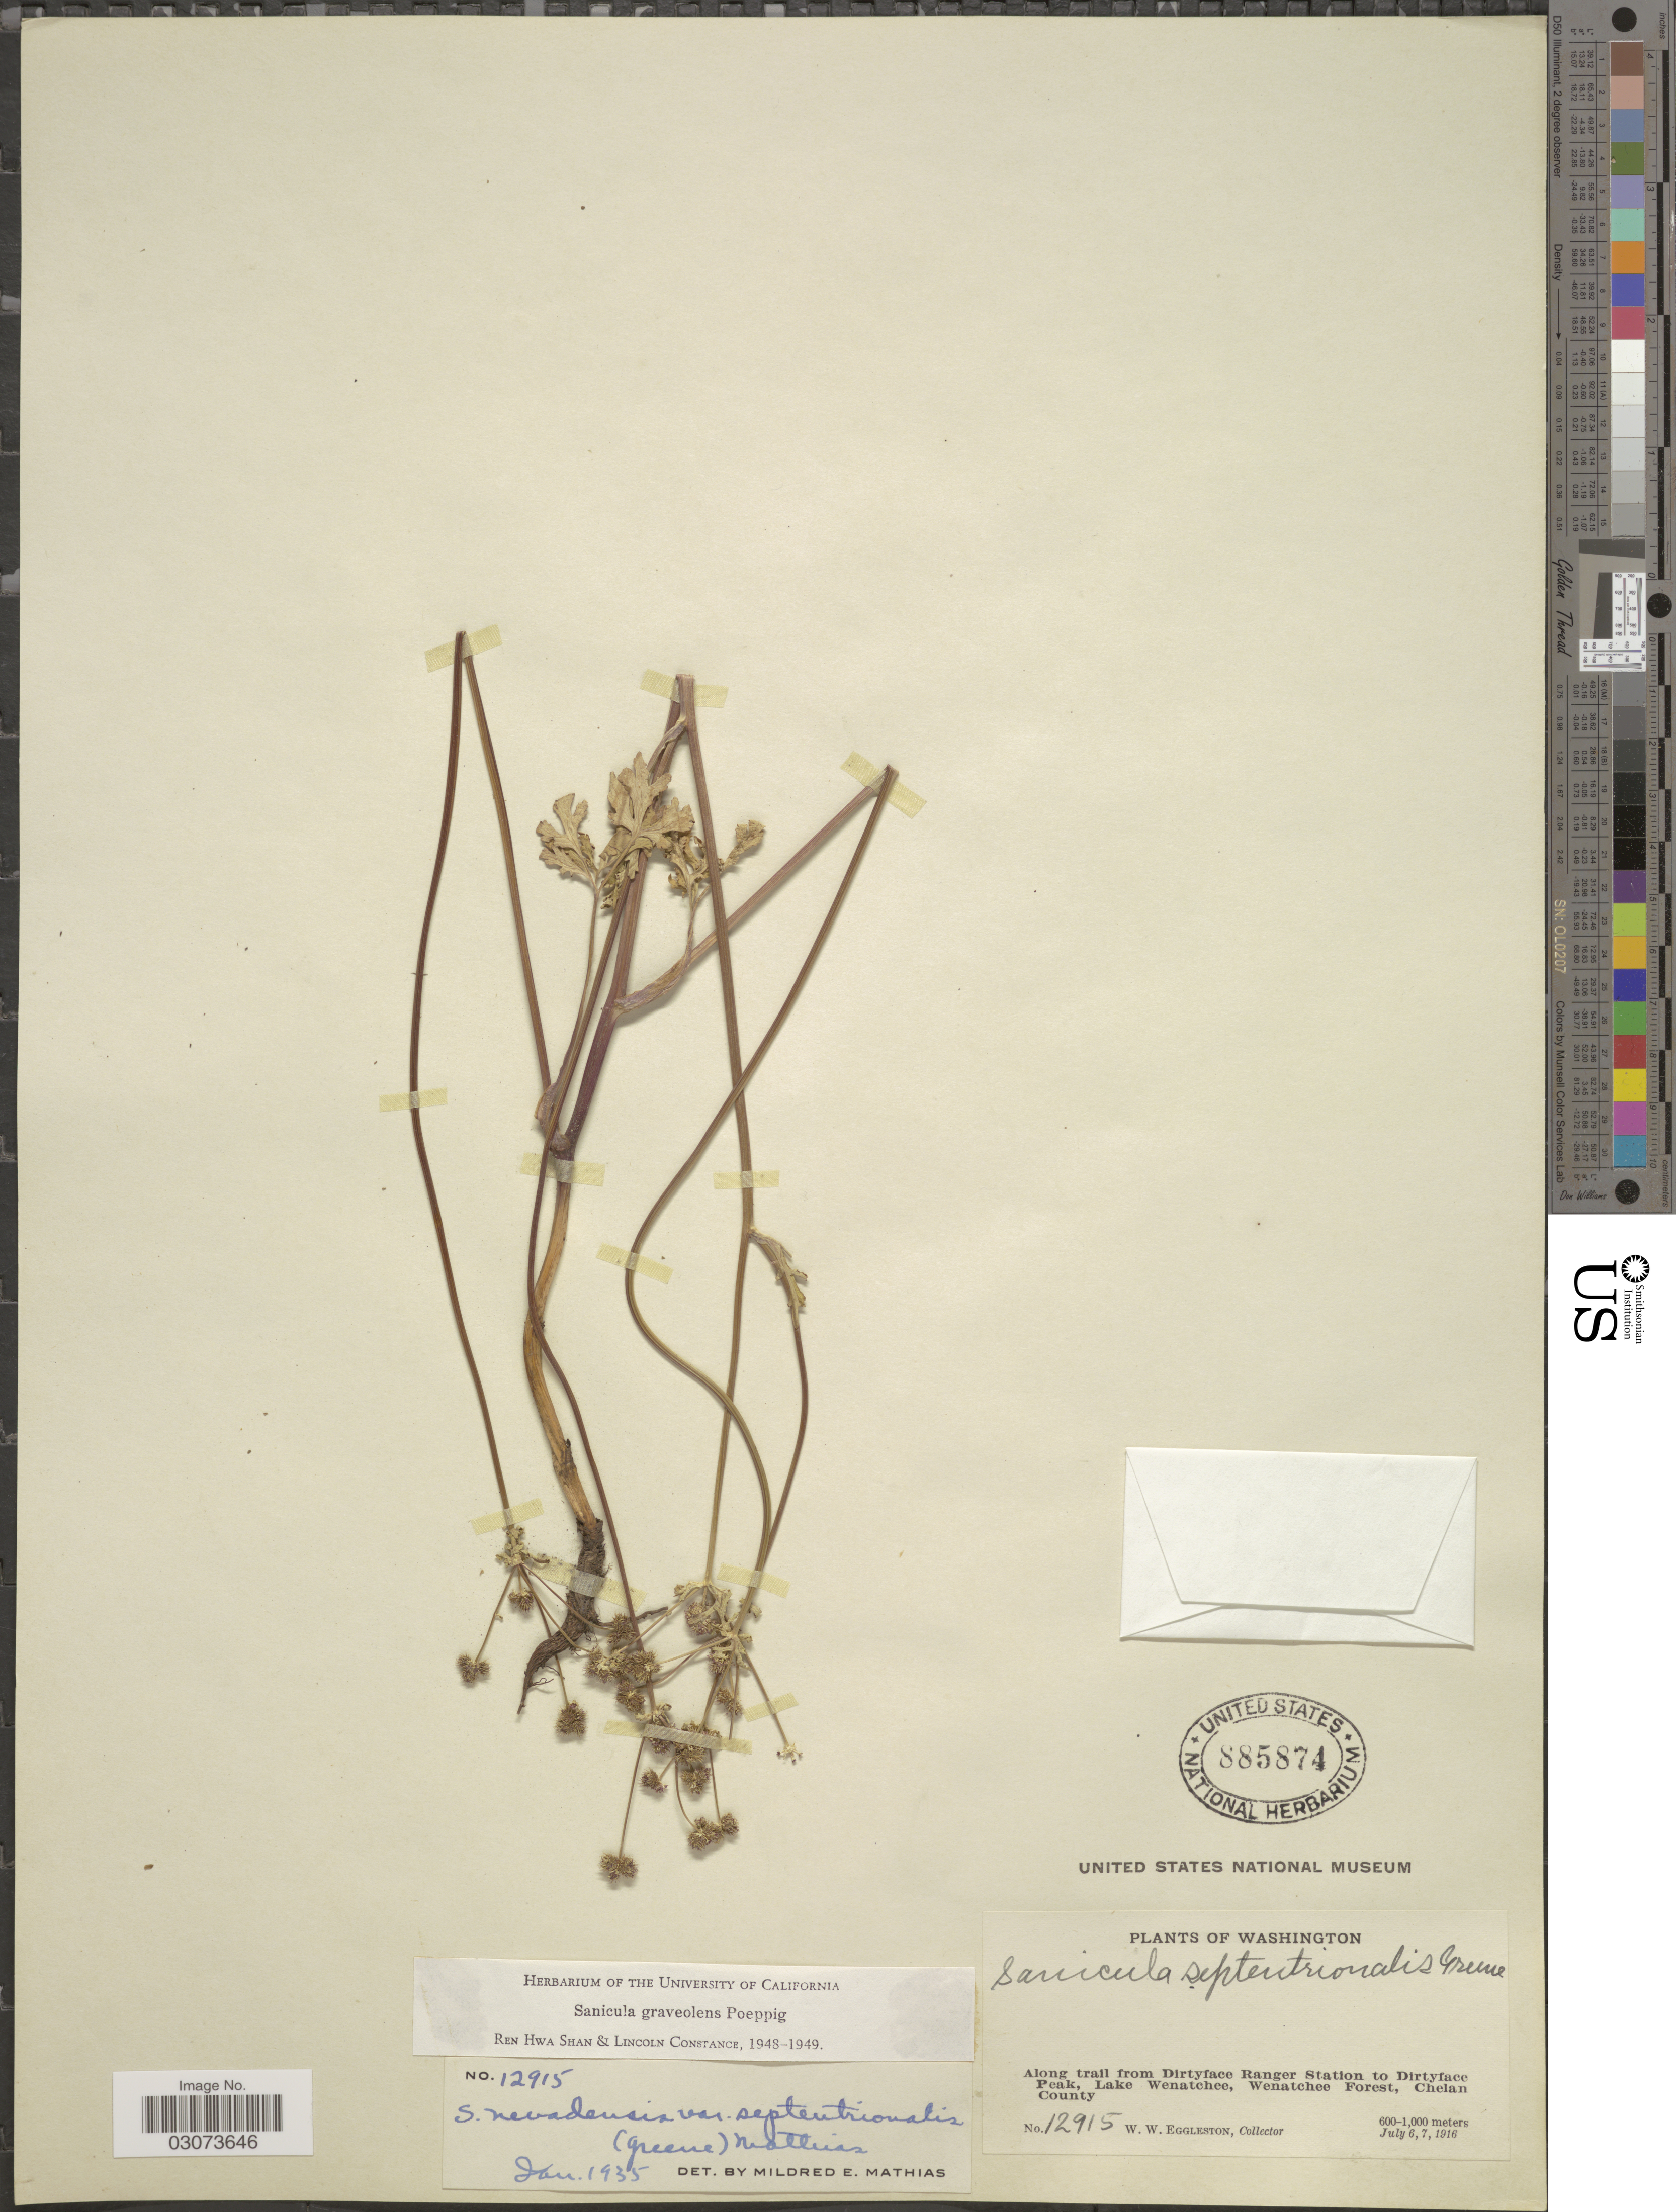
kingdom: Plantae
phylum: Tracheophyta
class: Magnoliopsida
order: Apiales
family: Apiaceae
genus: Sanicula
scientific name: Sanicula graveolens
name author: Poepp. ex DC.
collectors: W. W. Eggleston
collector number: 12915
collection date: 1916-07-06/1916-07-07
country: United States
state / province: Washington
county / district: Chelan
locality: Along trail from Dirtyface Ranger Station to Dirtyface Peak, Lake Wenatchee, Wenatchee Forest, Chelan County.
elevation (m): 600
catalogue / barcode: US 885874